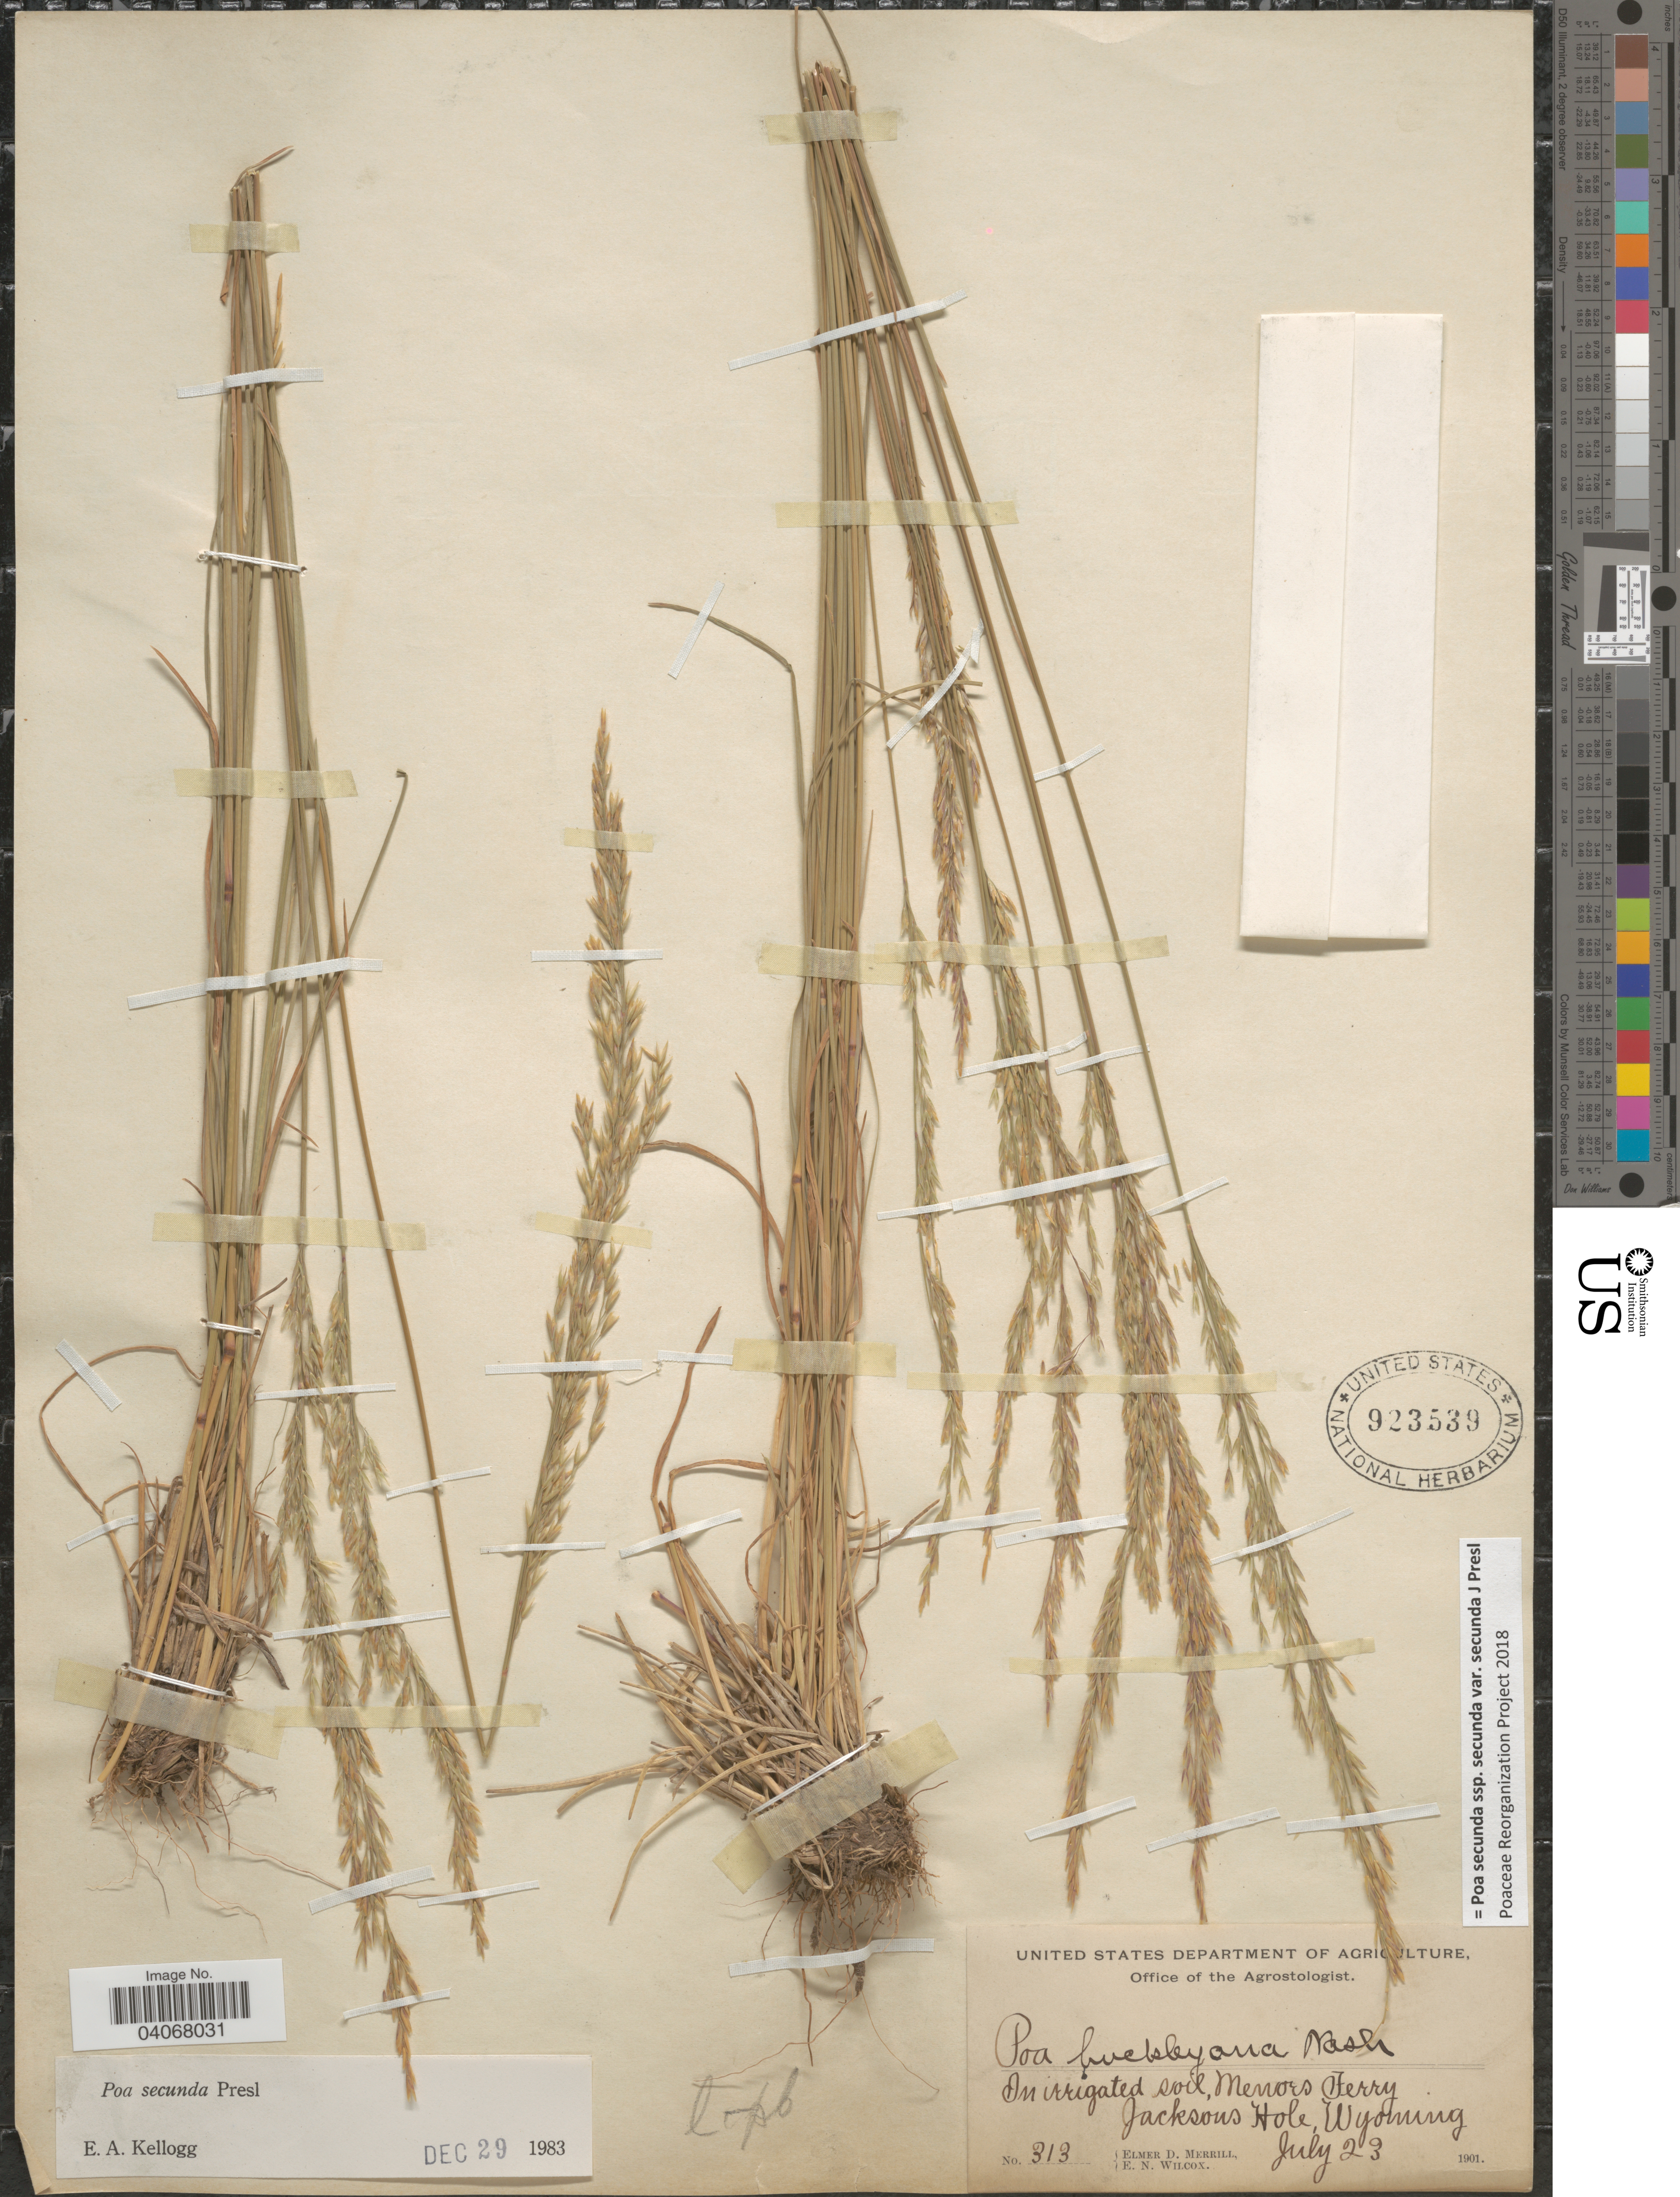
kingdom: Plantae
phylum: Tracheophyta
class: Liliopsida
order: Poales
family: Poaceae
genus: Poa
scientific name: Poa secunda subsp. secunda var. secunda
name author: J. Presl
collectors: E. D. Merrill & E. Wilcox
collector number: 313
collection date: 1901-07-23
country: United States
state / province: Wyoming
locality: In irrigated soil, Menors Ferry. Jacksons Hole.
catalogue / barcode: US 923539